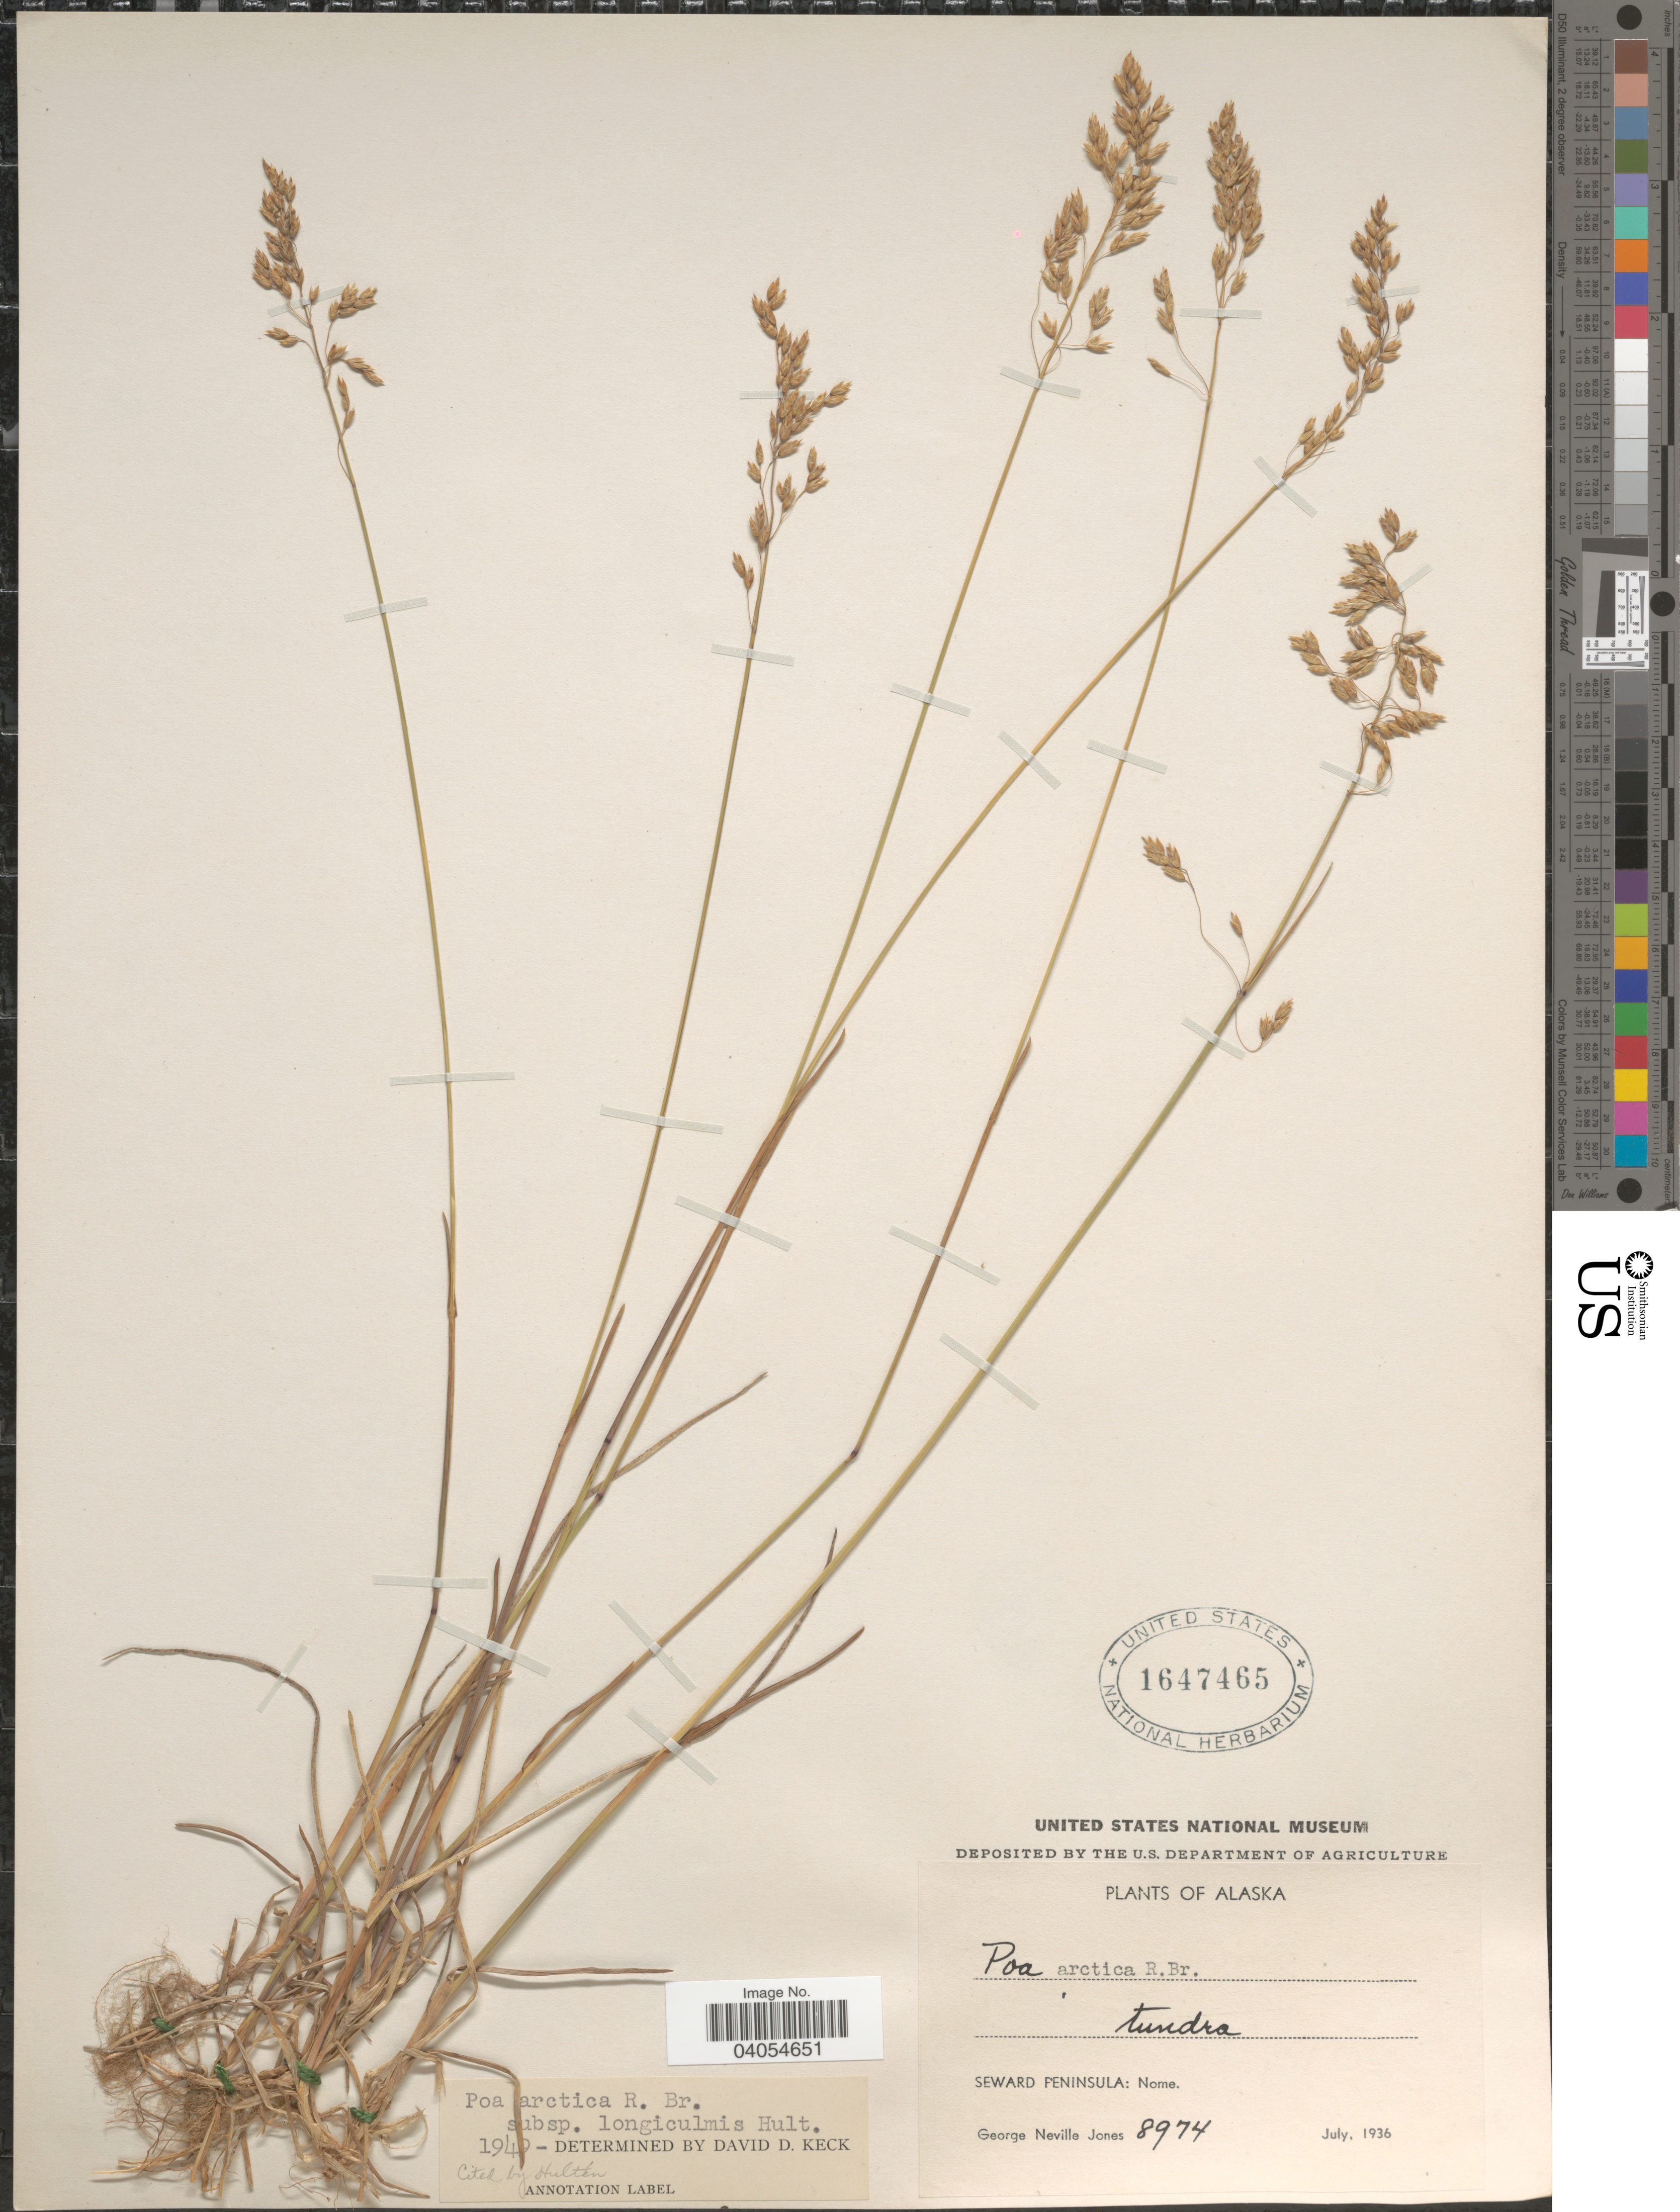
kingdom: Plantae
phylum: Tracheophyta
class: Liliopsida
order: Poales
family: Poaceae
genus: Poa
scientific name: Poa arctica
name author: R. Br.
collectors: G. N. Jones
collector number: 8974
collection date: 1936-07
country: United States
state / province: Alaska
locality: Seward Peninsula: Nome.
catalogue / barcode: US 1647465